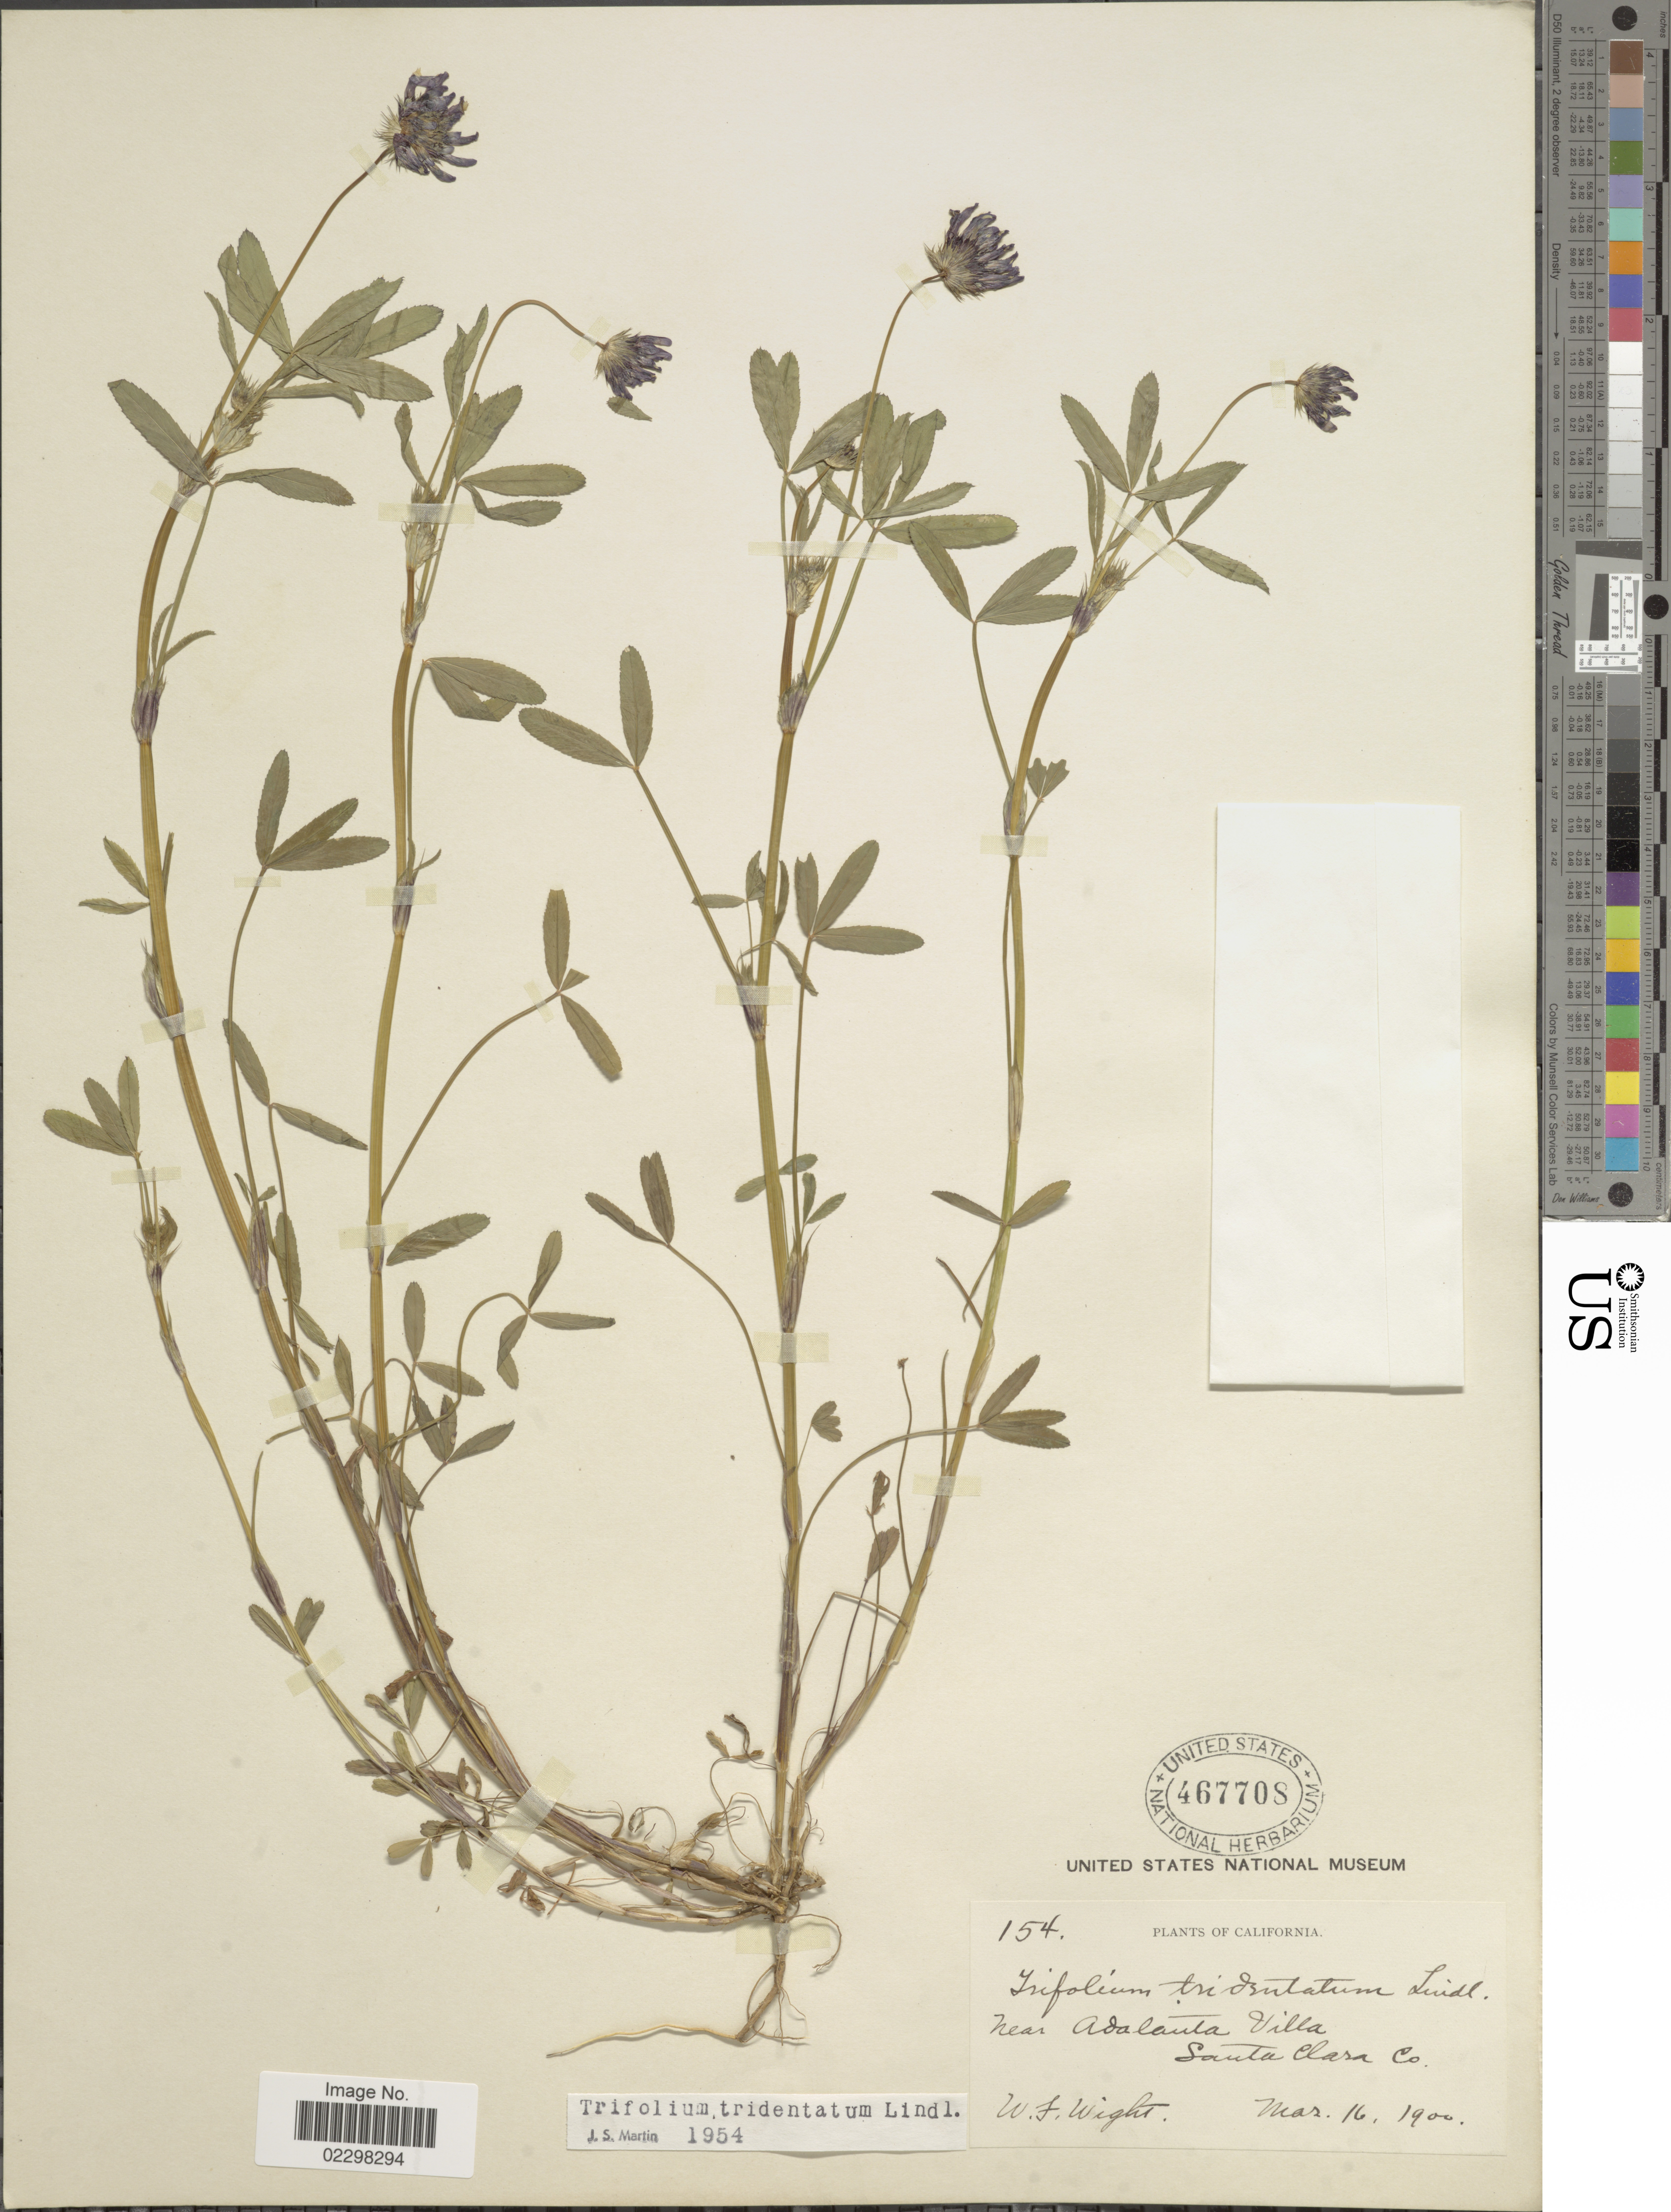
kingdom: Plantae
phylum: Tracheophyta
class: Magnoliopsida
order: Fabales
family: Fabaceae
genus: Trifolium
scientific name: Trifolium tridentatum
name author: Lindl.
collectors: W. F. Wright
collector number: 154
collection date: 1900-03-16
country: United States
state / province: California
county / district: Santa Clara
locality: California. Near Adalanta Villa, Santa Clara Co.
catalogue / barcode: US 467708